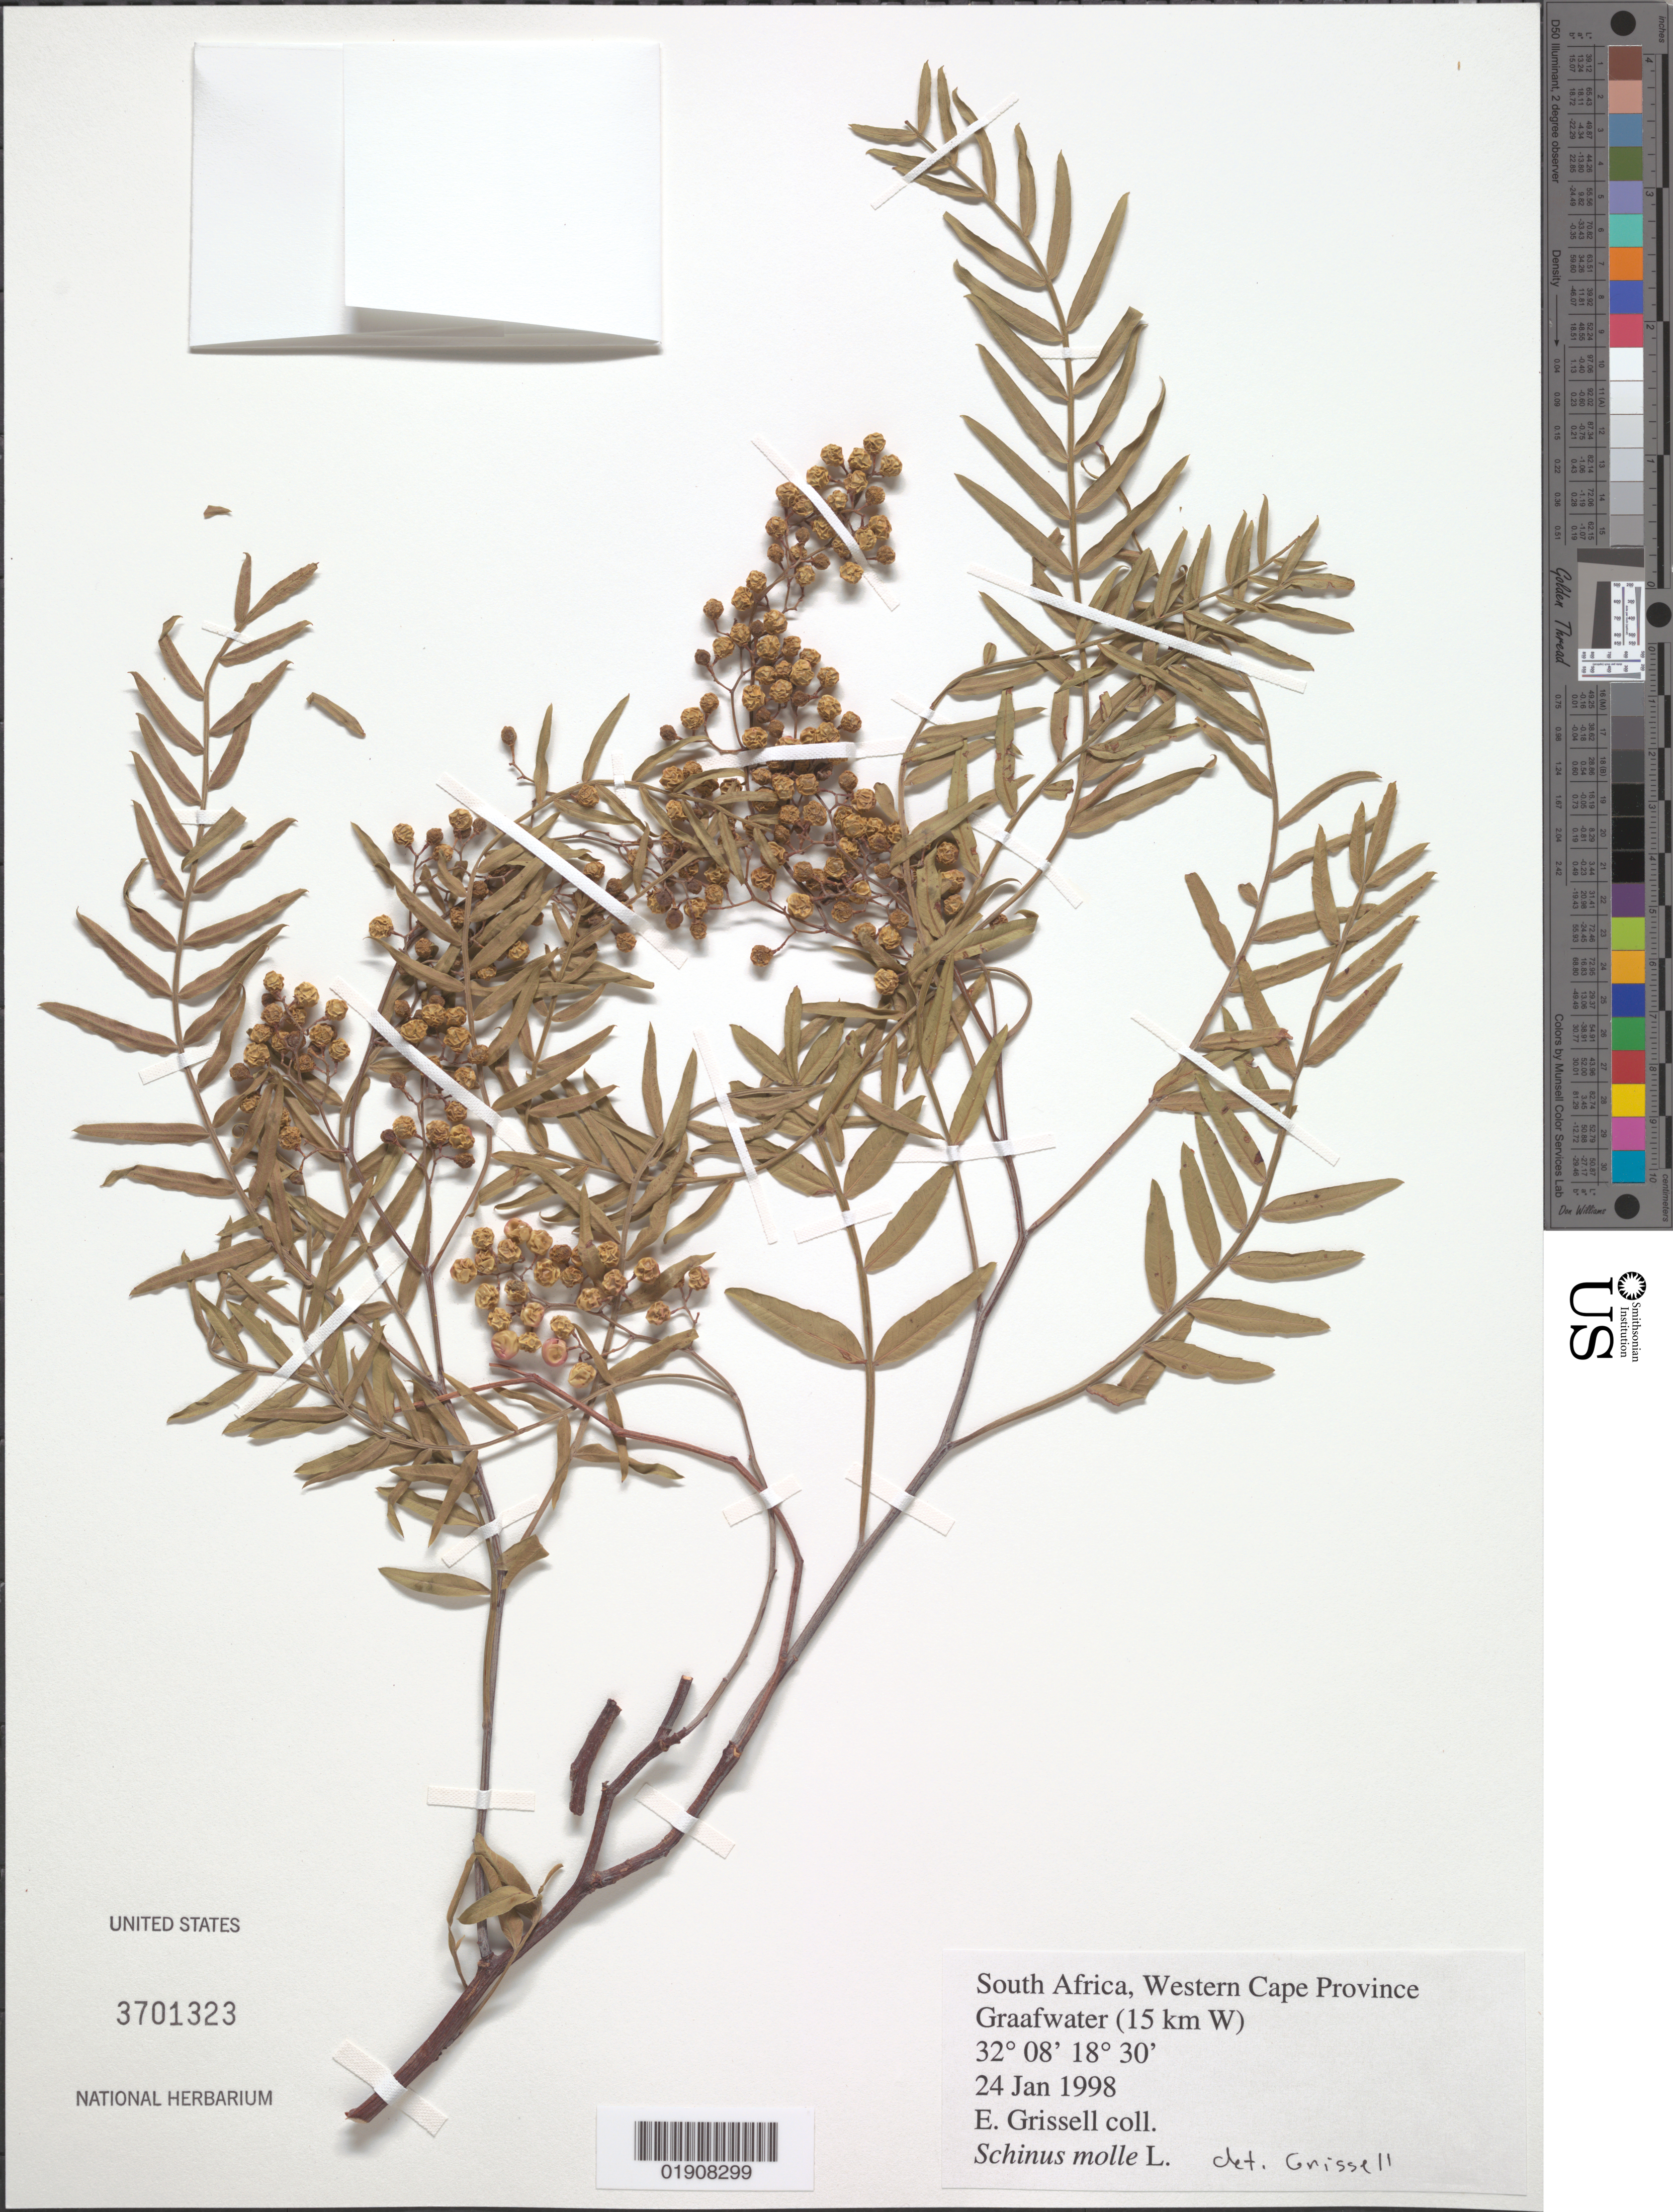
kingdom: Plantae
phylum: Tracheophyta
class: Magnoliopsida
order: Sapindales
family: Anacardiaceae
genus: Schinus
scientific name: Schinus molle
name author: L.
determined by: Grissell, Eric, (UNITED STATES)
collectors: E. Grissell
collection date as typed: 24 Jan 1998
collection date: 1998-01-24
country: South Africa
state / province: Western Cape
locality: Graafwater (15 km W)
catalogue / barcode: US 3701323